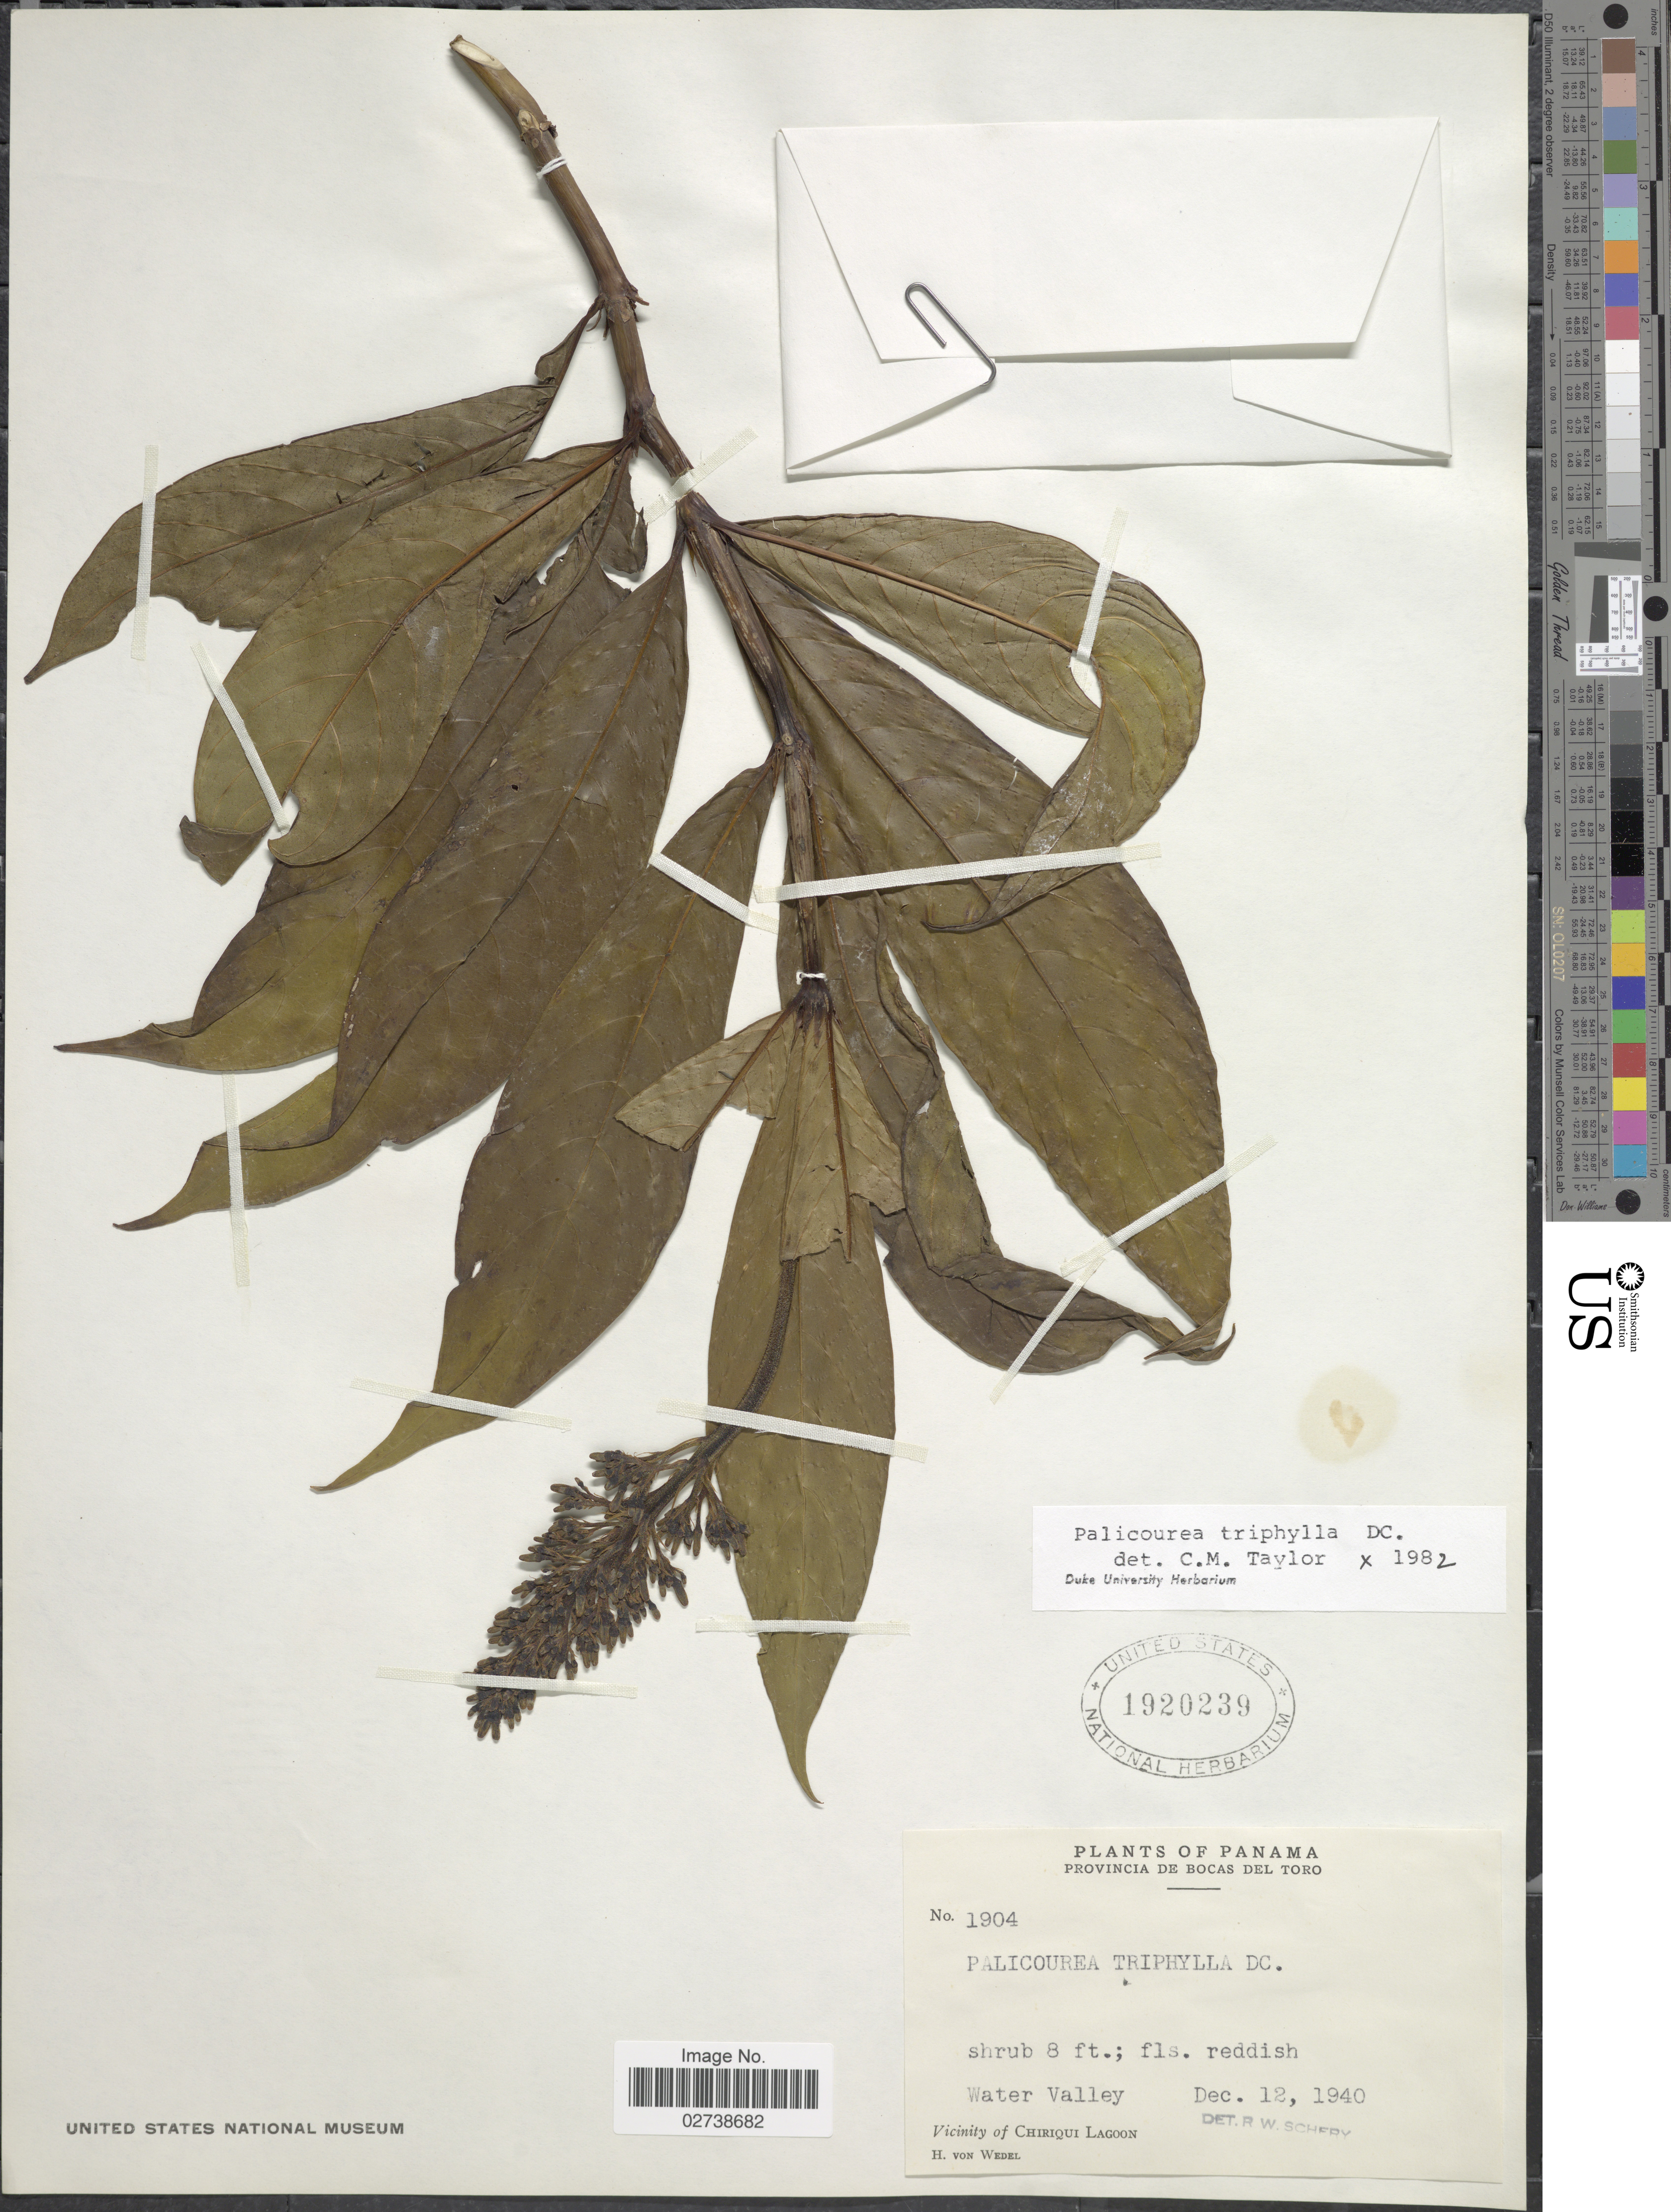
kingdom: Plantae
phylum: Tracheophyta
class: Magnoliopsida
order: Gentianales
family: Rubiaceae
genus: Palicourea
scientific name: Palicourea triphylla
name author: DC.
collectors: H. von Wedel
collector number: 1904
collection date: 1940-12-12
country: Panama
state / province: Bocas del Toro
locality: Water Valley, Vicinity of Chiriqui Lagoon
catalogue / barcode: US 1920239